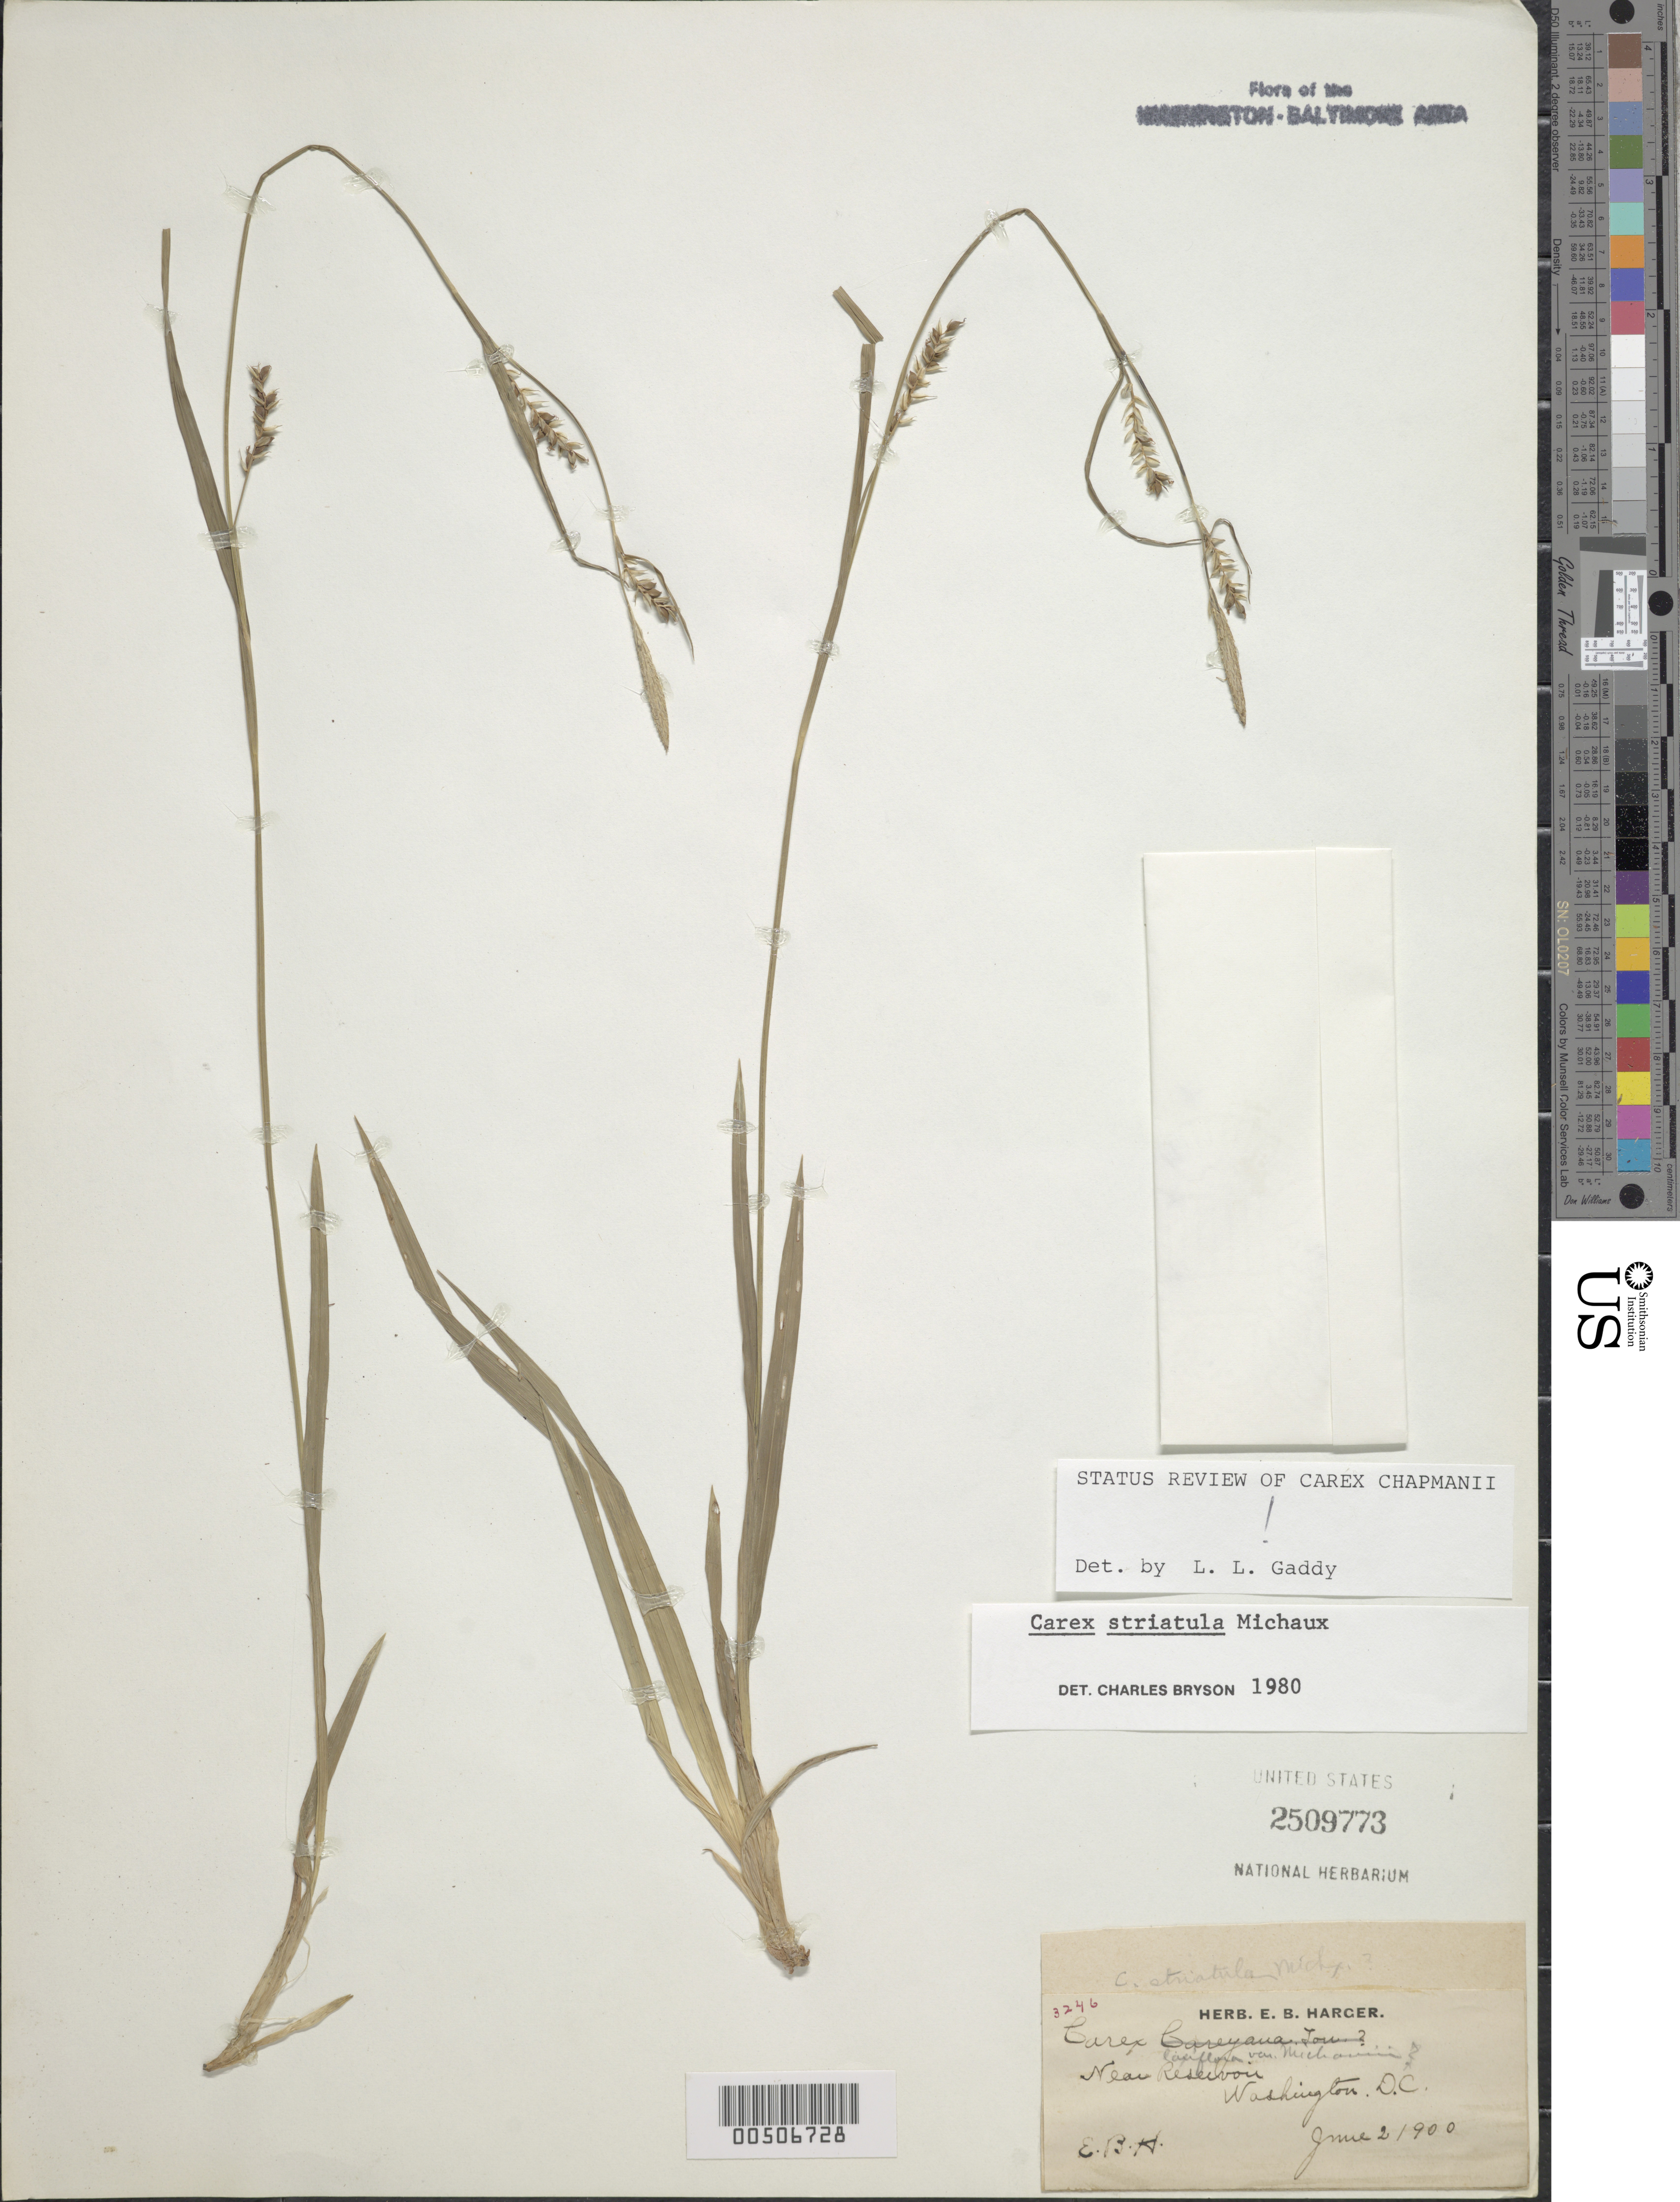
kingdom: Plantae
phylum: Tracheophyta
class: Liliopsida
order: Poales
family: Cyperaceae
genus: Carex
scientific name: Carex striatula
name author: Michx.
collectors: E. B. Harger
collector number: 3246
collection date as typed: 02 Jun 1900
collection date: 1900-06-02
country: United States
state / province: District of Columbia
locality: Near Reservoir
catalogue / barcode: US 2509773